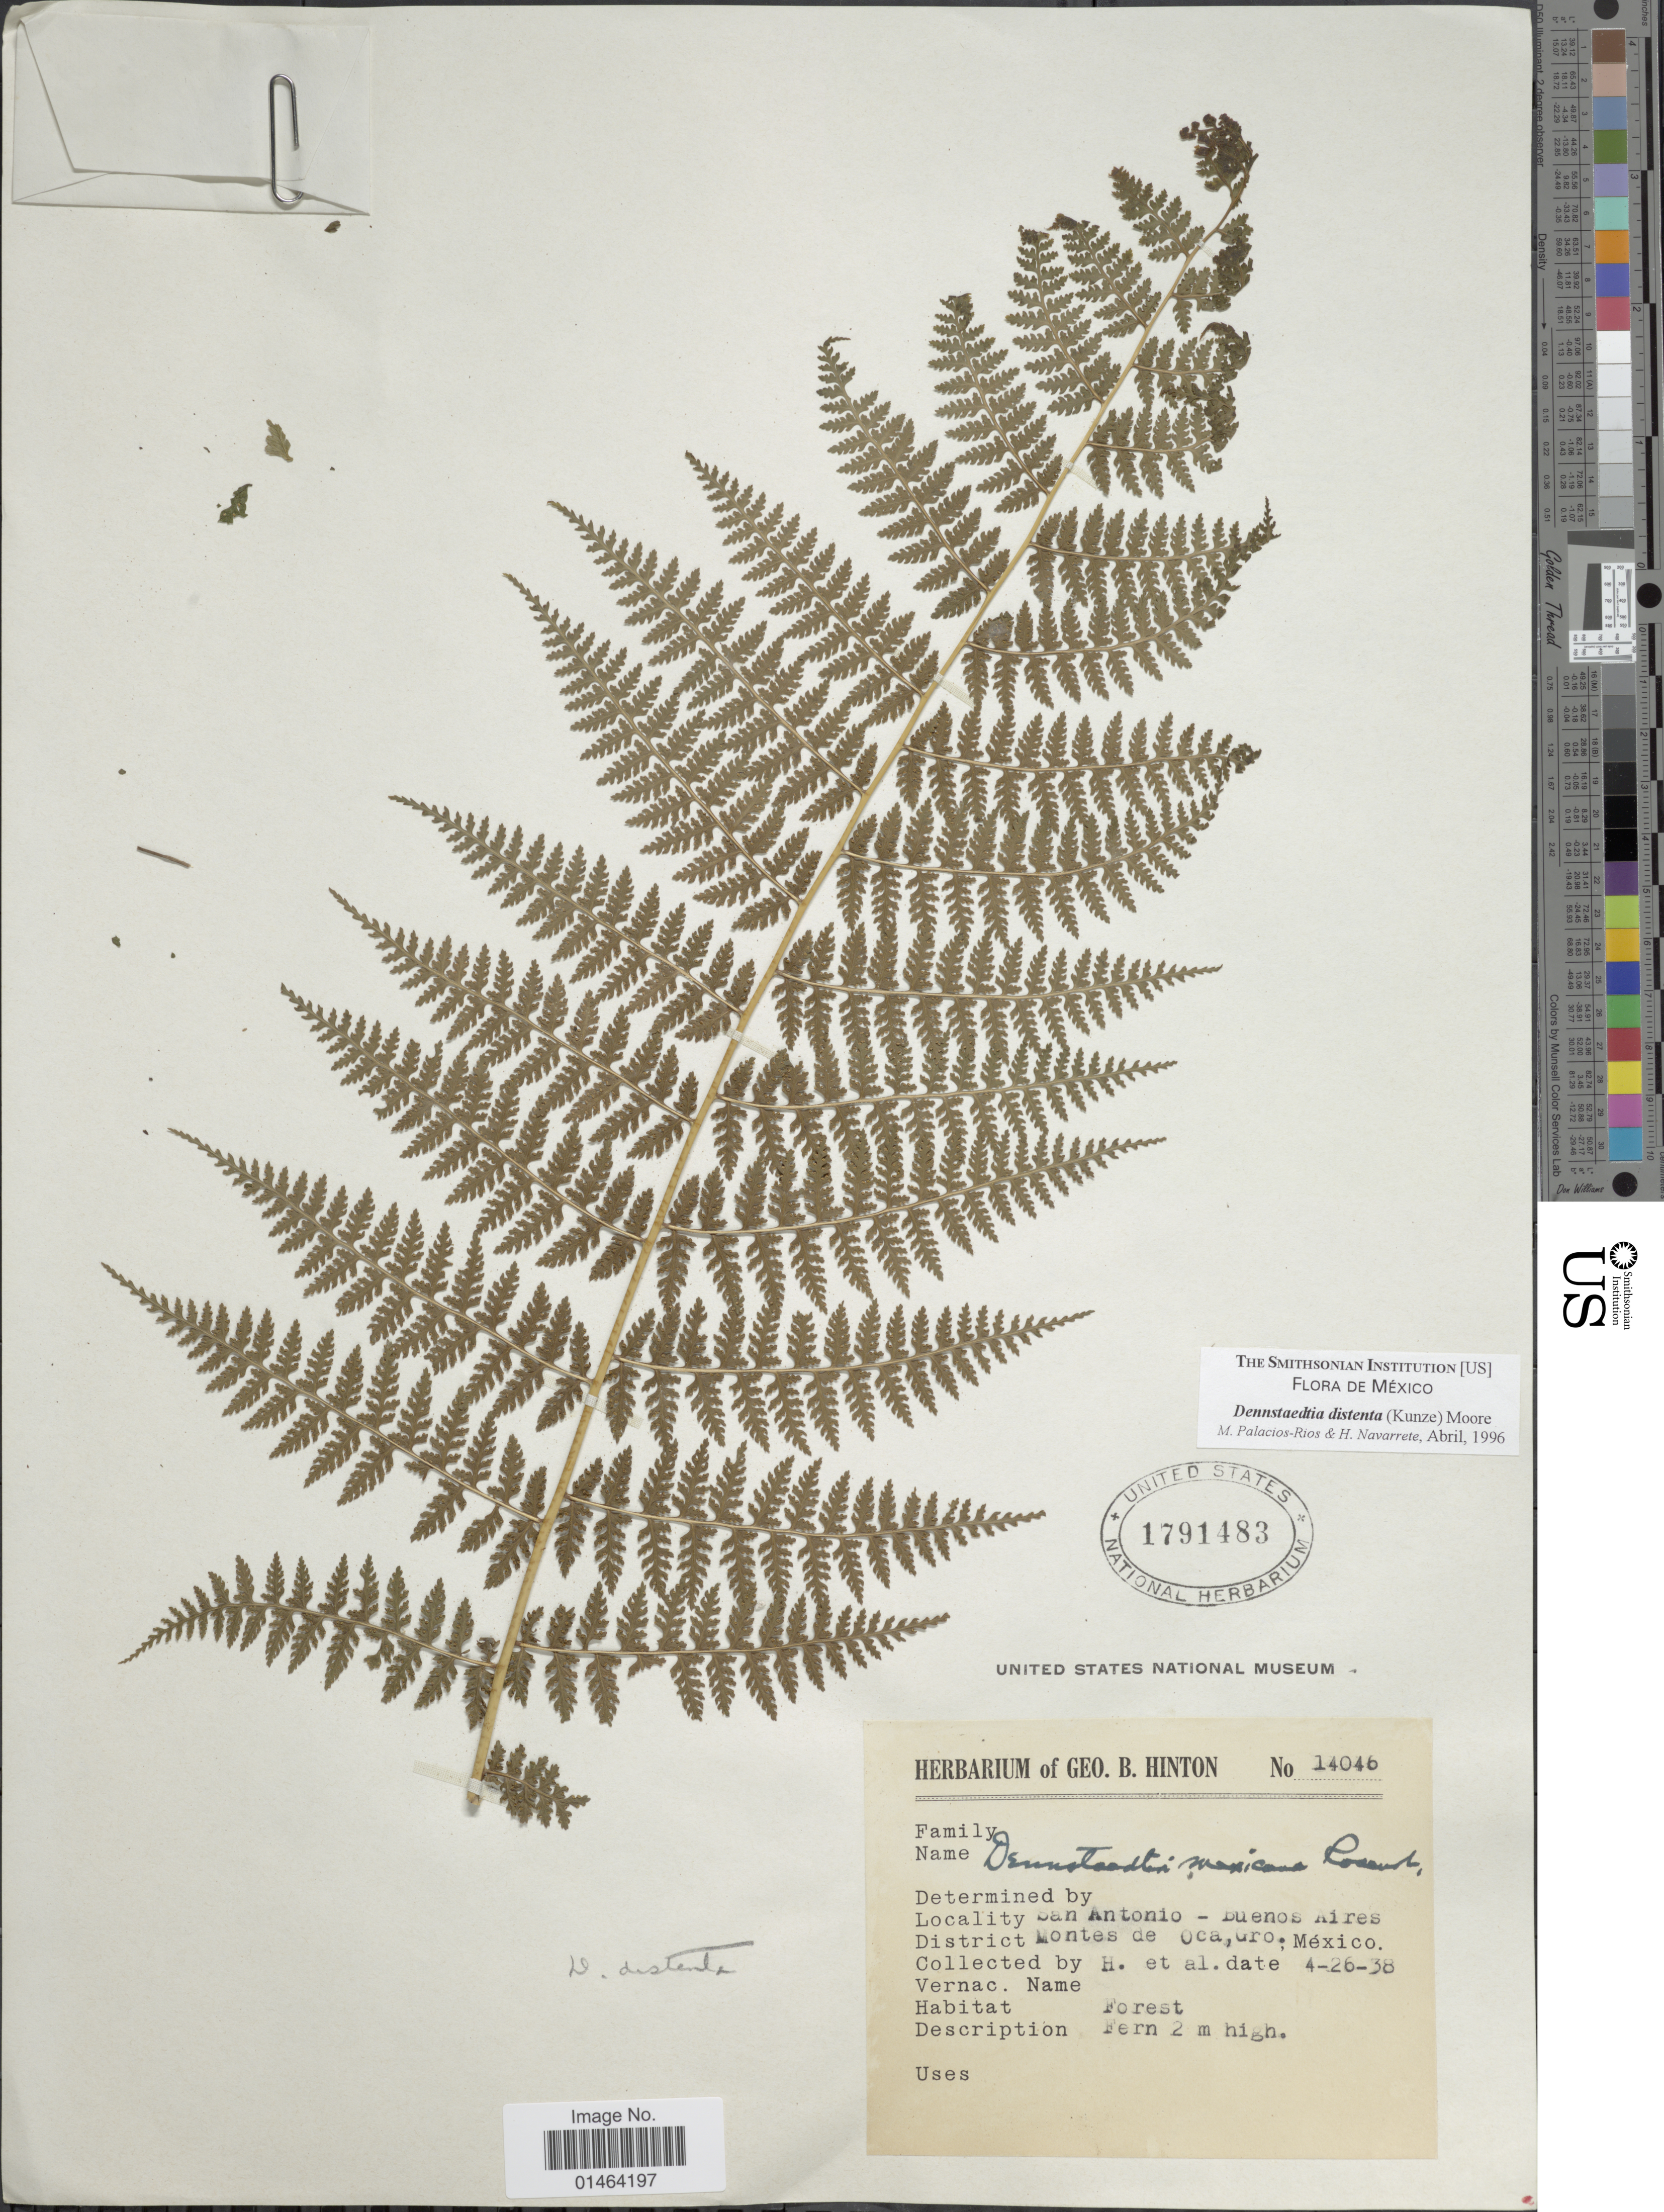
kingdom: Plantae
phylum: Tracheophyta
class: Polypodiopsida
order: Polypodiales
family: Dennstaedtiaceae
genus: Dennstaedtia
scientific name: Dennstaedtia distenta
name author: (Kunze) T. Moore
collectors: G. B. Hinton & et al.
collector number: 14046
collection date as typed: Transcribed d/m/y: 26/4/38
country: Mexico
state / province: Guerrero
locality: San Antonio - Buenos Aires. District Montes de Oca, Gro.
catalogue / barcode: US 1791483